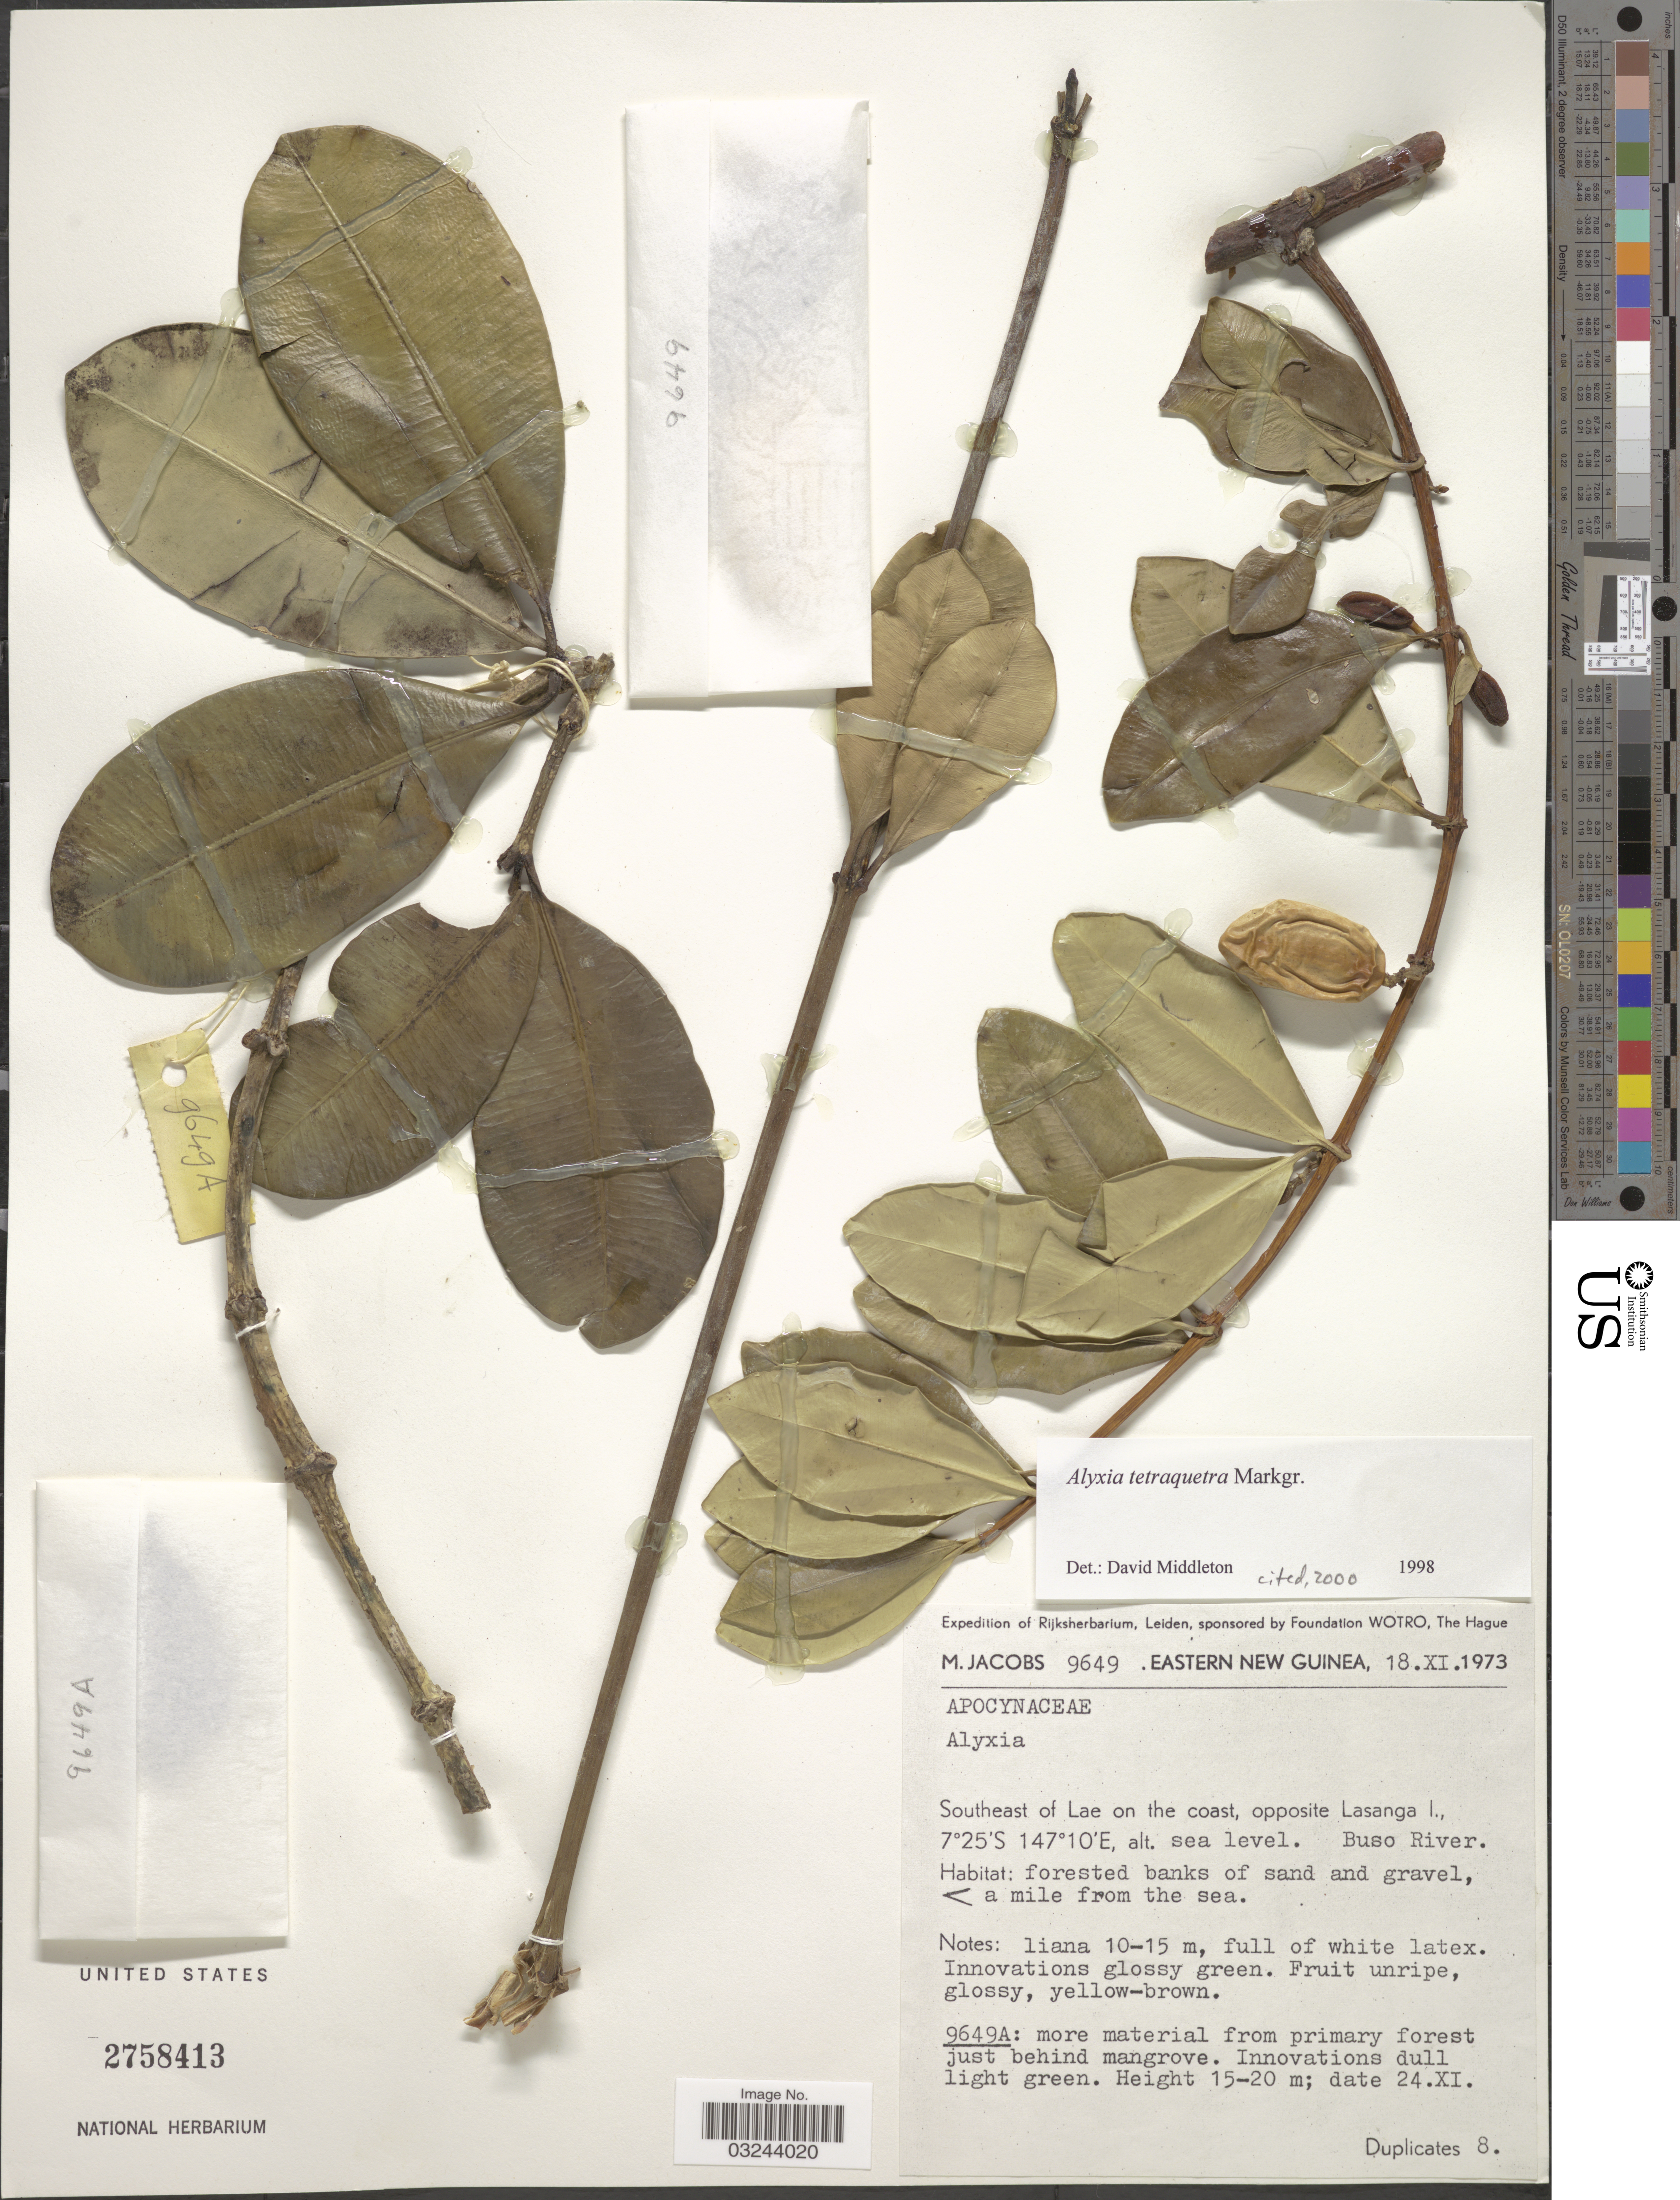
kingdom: Plantae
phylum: Tracheophyta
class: Magnoliopsida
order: Gentianales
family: Apocynaceae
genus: Alyxia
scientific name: Alyxia tetraquetra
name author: Markgr.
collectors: M. Jacobs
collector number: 9649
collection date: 1973-11-18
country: Papua New Guinea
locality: Eastern New Guinea. Southeast of Lae on the coast, opposite Lasanga I. Buso River. A mile from the sea.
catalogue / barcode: US 2758413